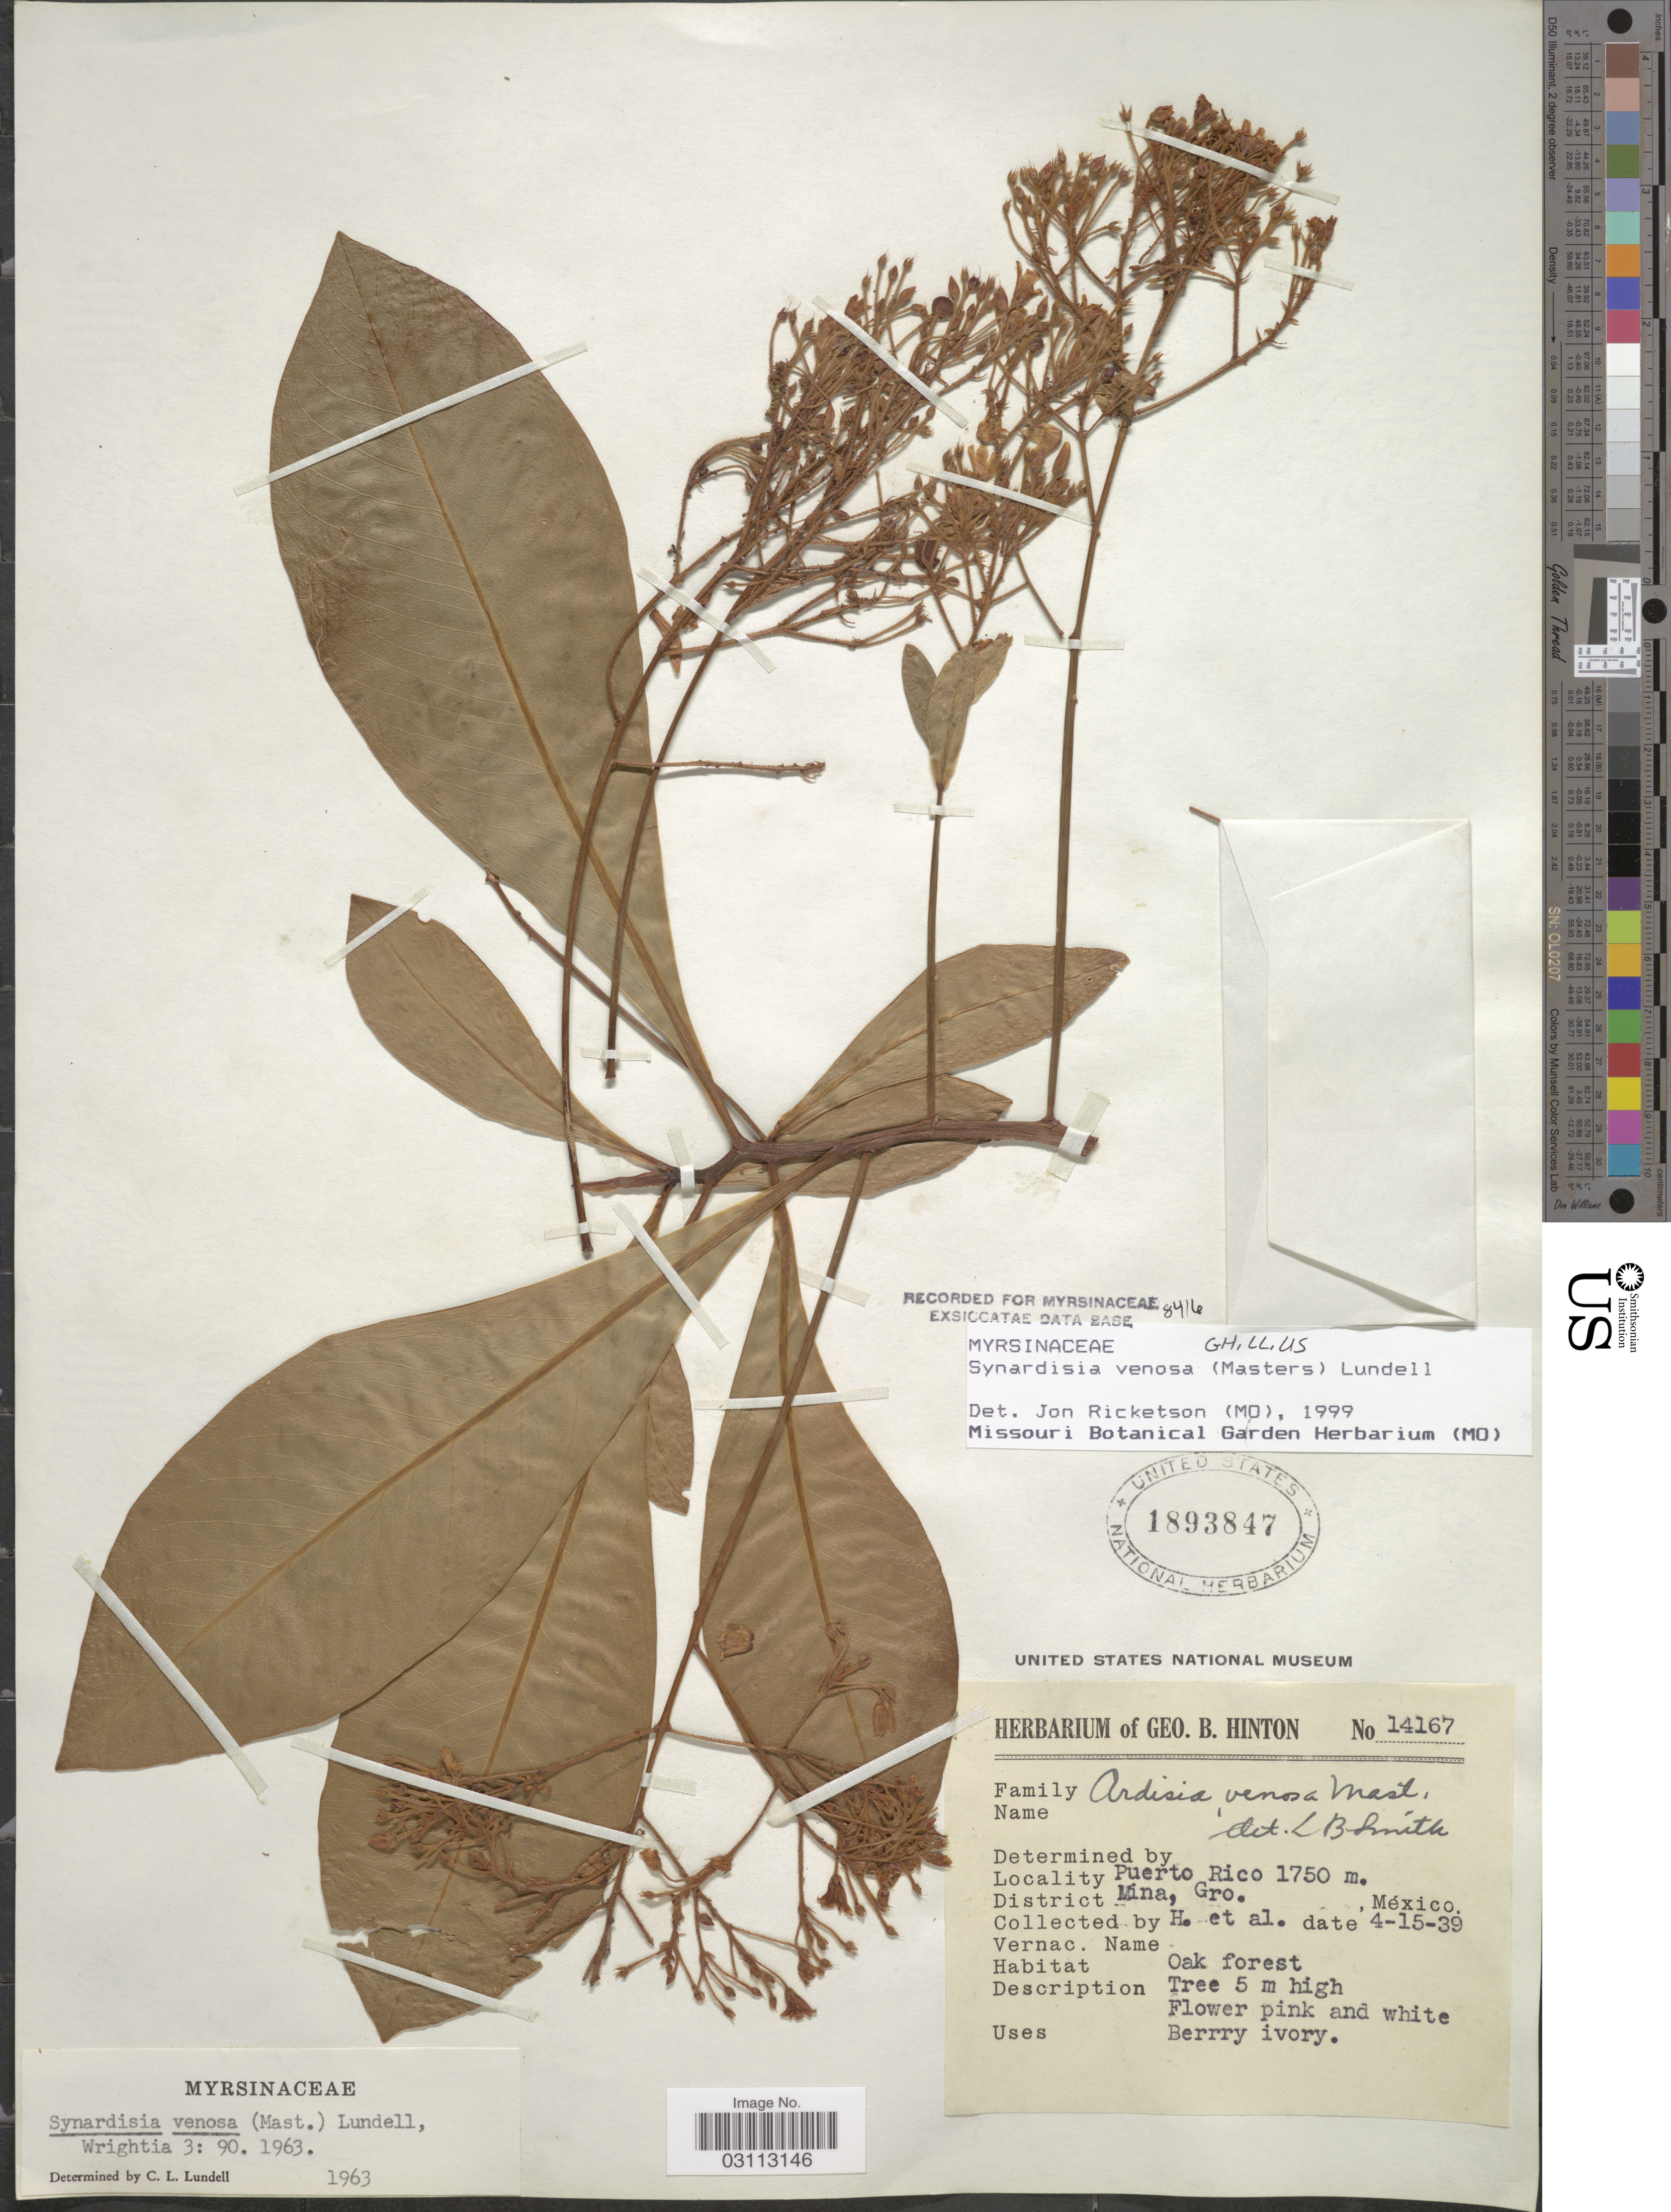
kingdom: Plantae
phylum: Tracheophyta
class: Magnoliopsida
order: Ericales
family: Primulaceae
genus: Synardisia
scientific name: Synardisia venosa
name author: (Mast.) Lundell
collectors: G. B. Hinton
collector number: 14167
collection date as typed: Transcribed d/m/y: 15/4/39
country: Mexico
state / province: Guerrero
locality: Puerto Rico. District Mina, Gro.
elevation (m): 1750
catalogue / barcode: US 1893847